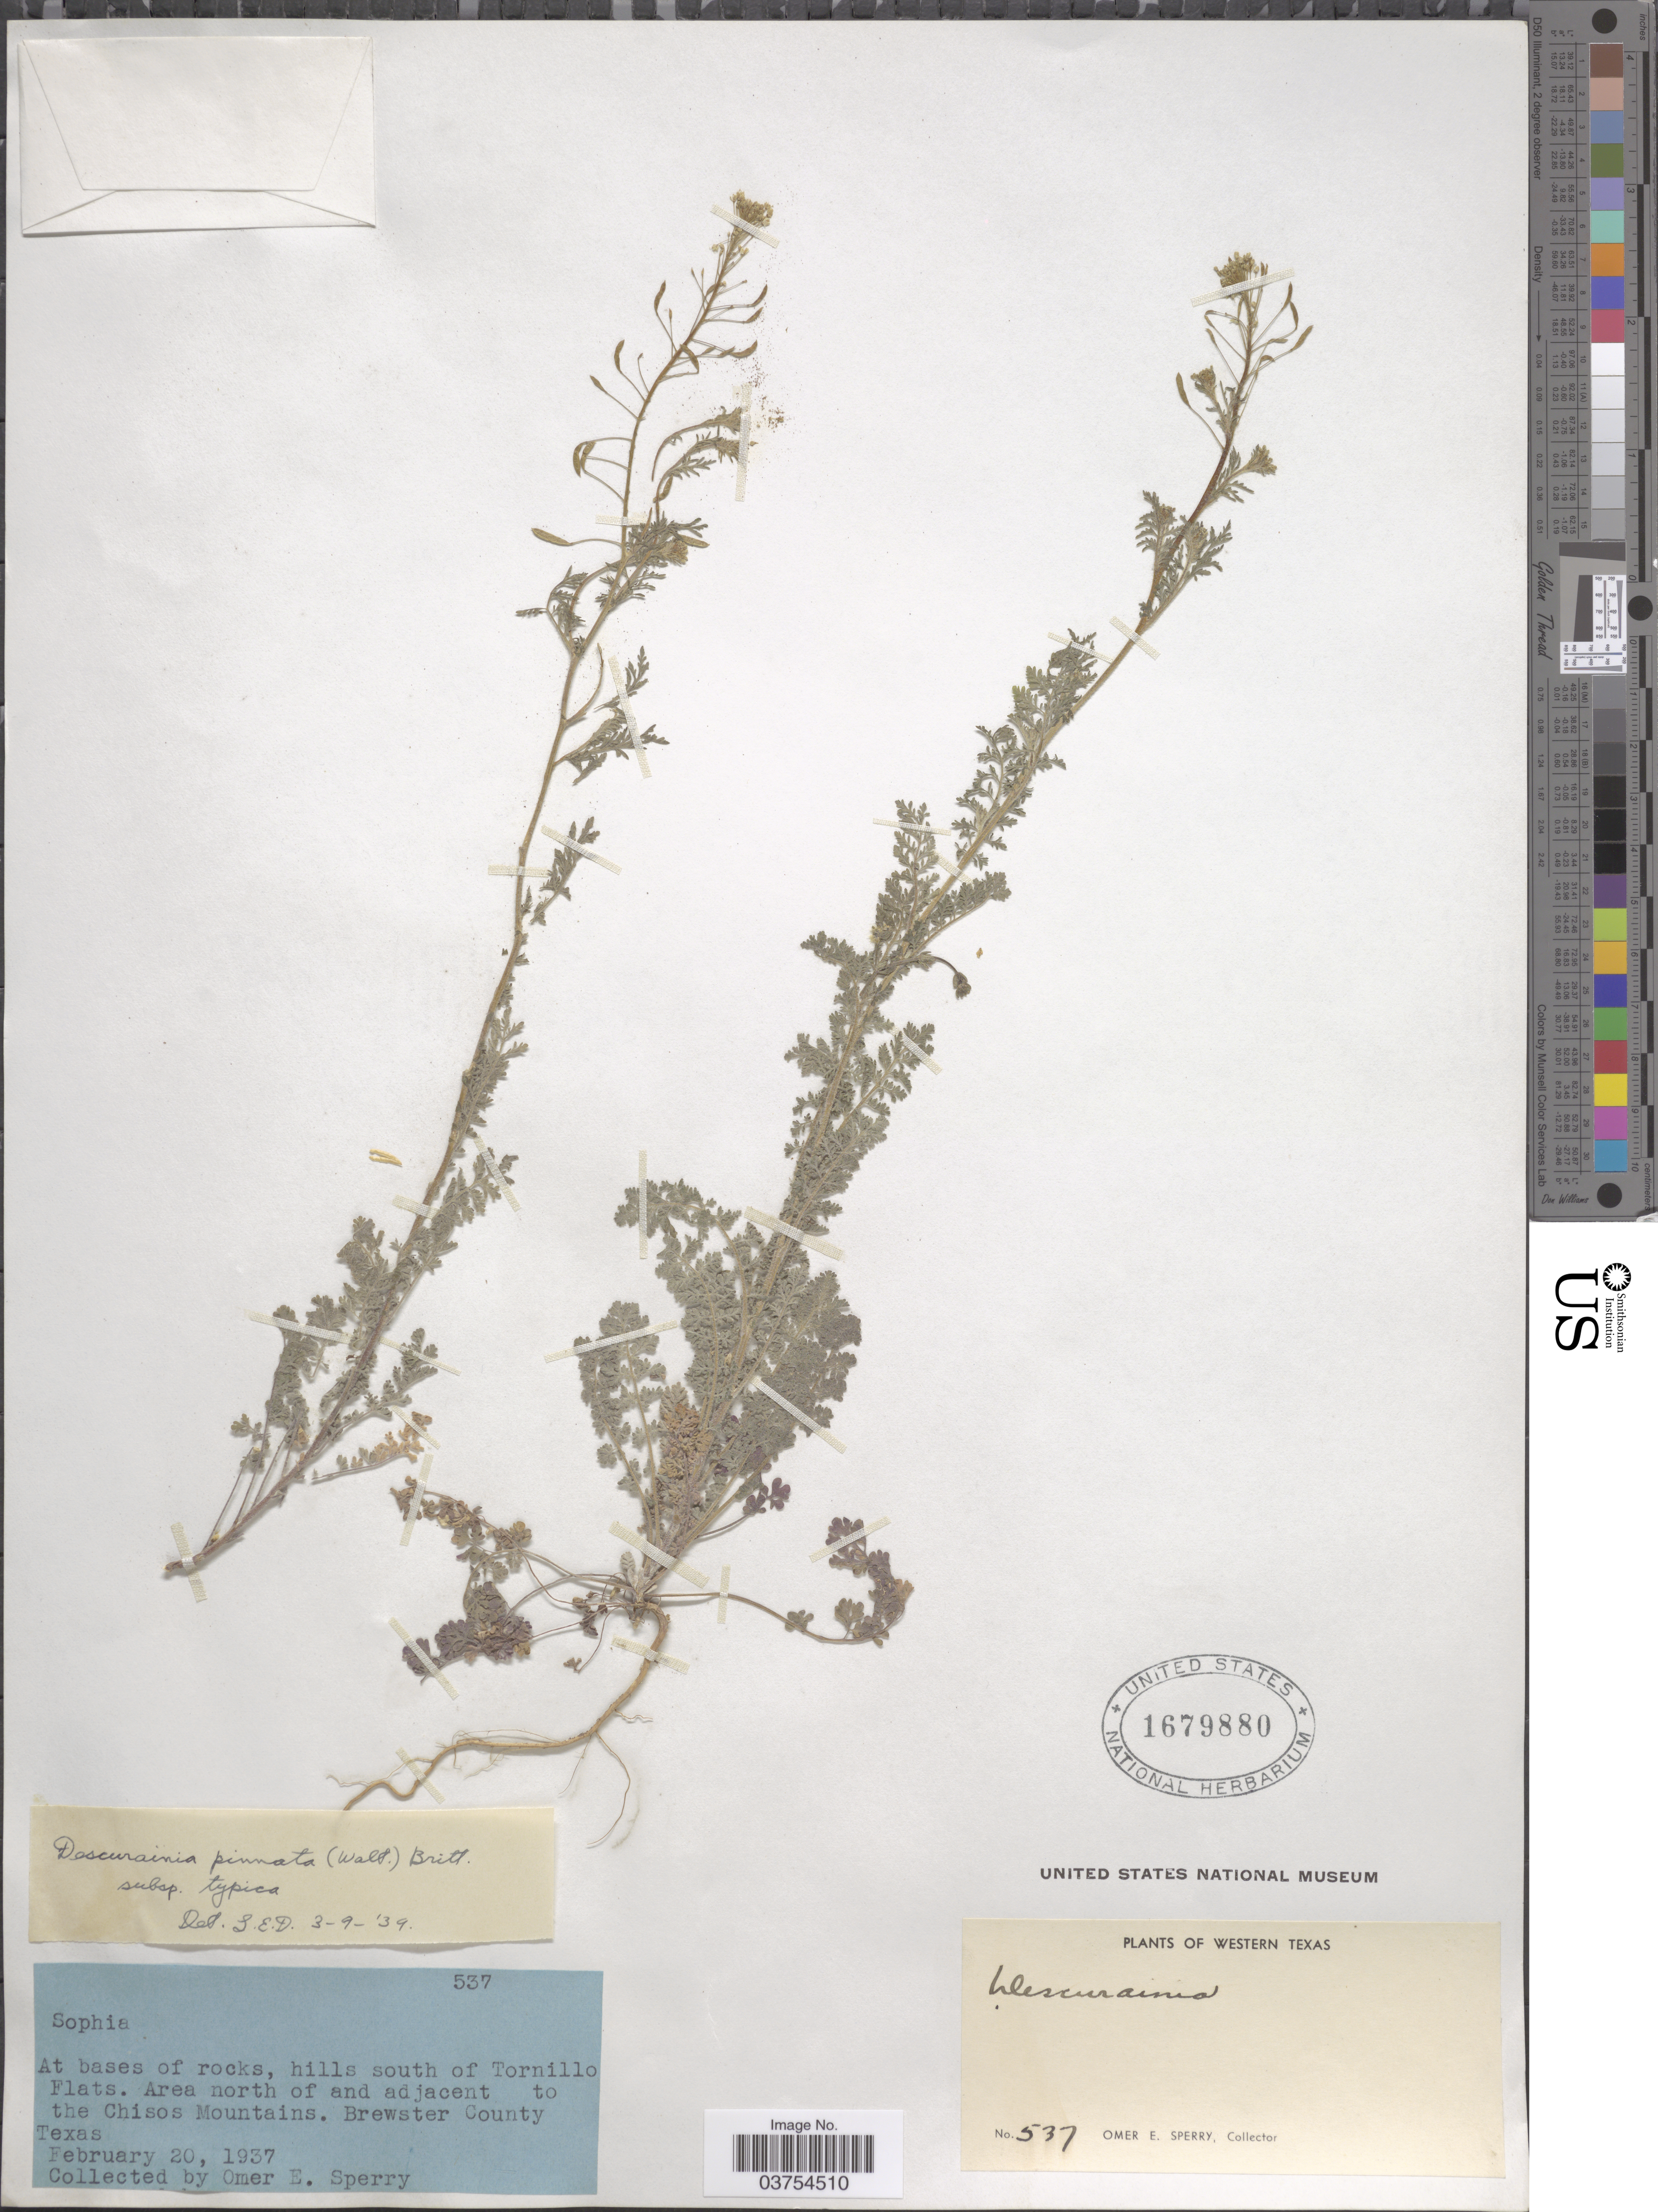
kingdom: Plantae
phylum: Tracheophyta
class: Magnoliopsida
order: Brassicales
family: Brassicaceae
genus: Descurainia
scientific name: Descurainia pinnata subsp. typica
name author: (C.A. Mey.) Detling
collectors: O. E. Sperry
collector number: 537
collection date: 1937-02-20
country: United States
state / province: Texas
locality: Western Texas. At bases of rocks, hills south of Tornillo Flats. Area north of and adjacent to the Chisos Mountains. Brewster County.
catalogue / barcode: US 1679880